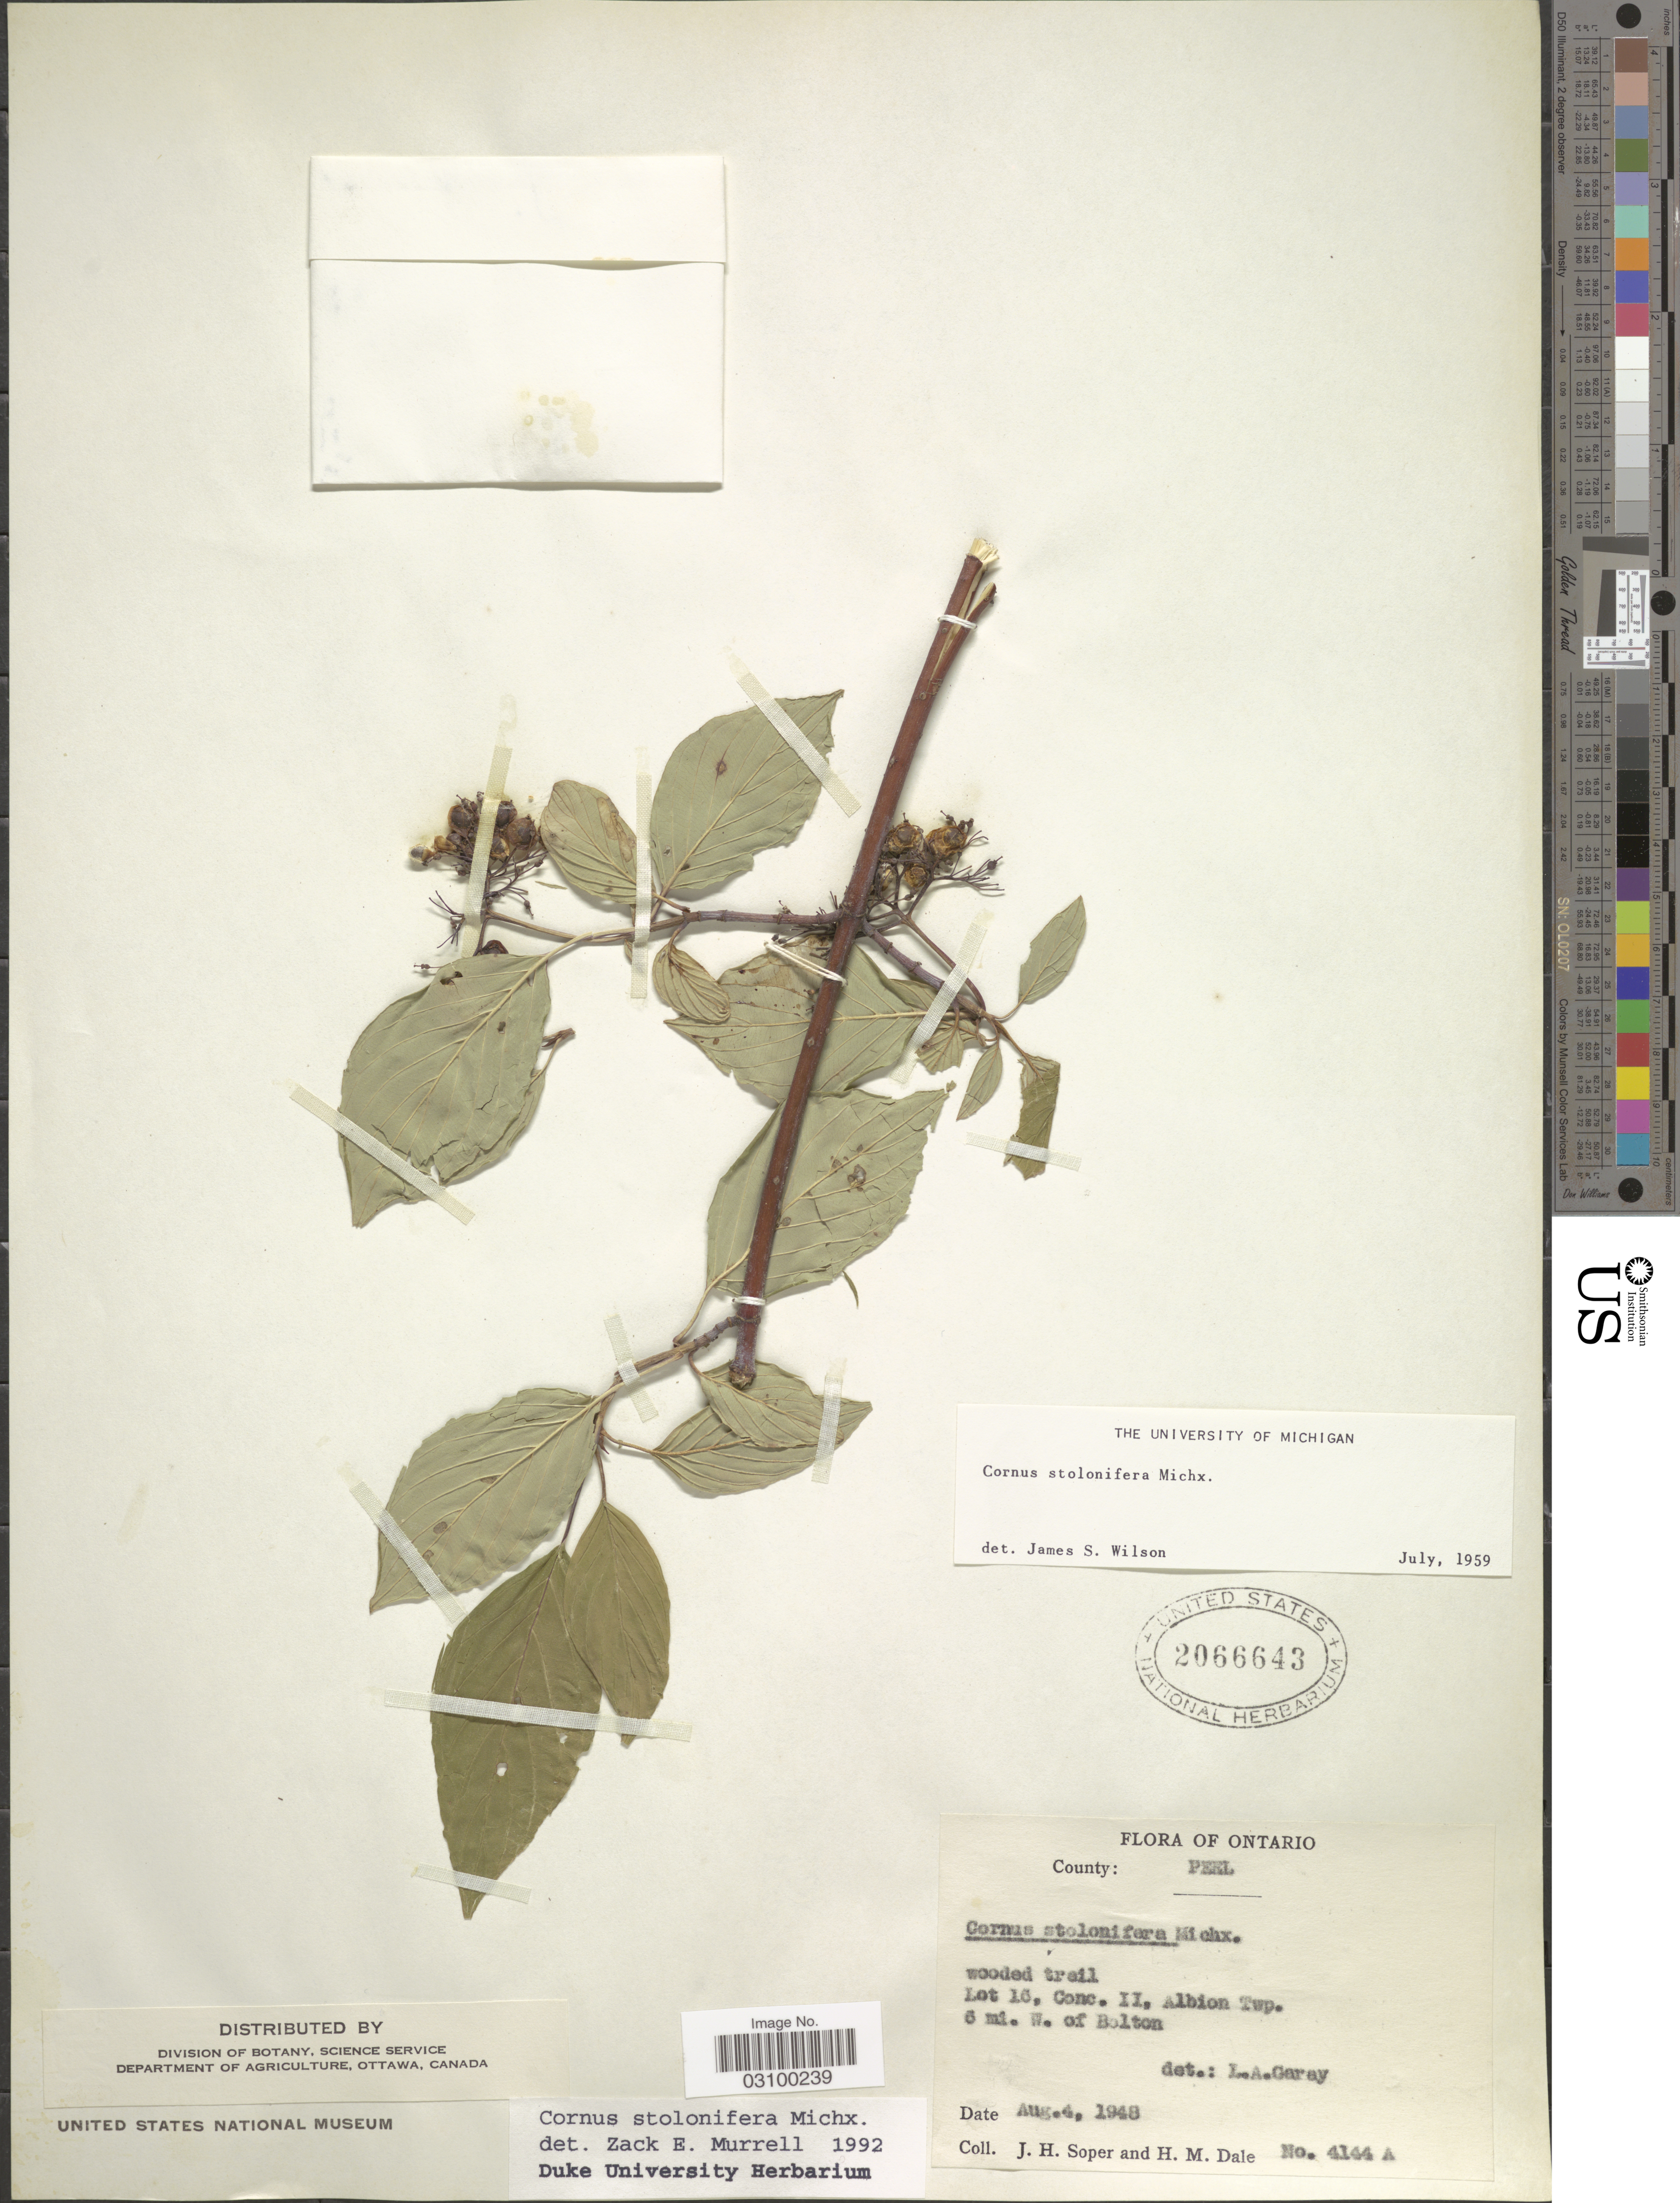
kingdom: Plantae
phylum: Tracheophyta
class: Magnoliopsida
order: Cornales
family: Cornaceae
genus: Cornus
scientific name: Cornus sericea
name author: L.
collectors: J. H. Soper & H. M. Dale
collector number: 4144A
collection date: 1948-08-04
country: Canada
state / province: Ontario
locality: County: Perl. Lot 16, Conc. II, Albion Twp. 6 mi. W. of Bolton.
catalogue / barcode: US 2066643